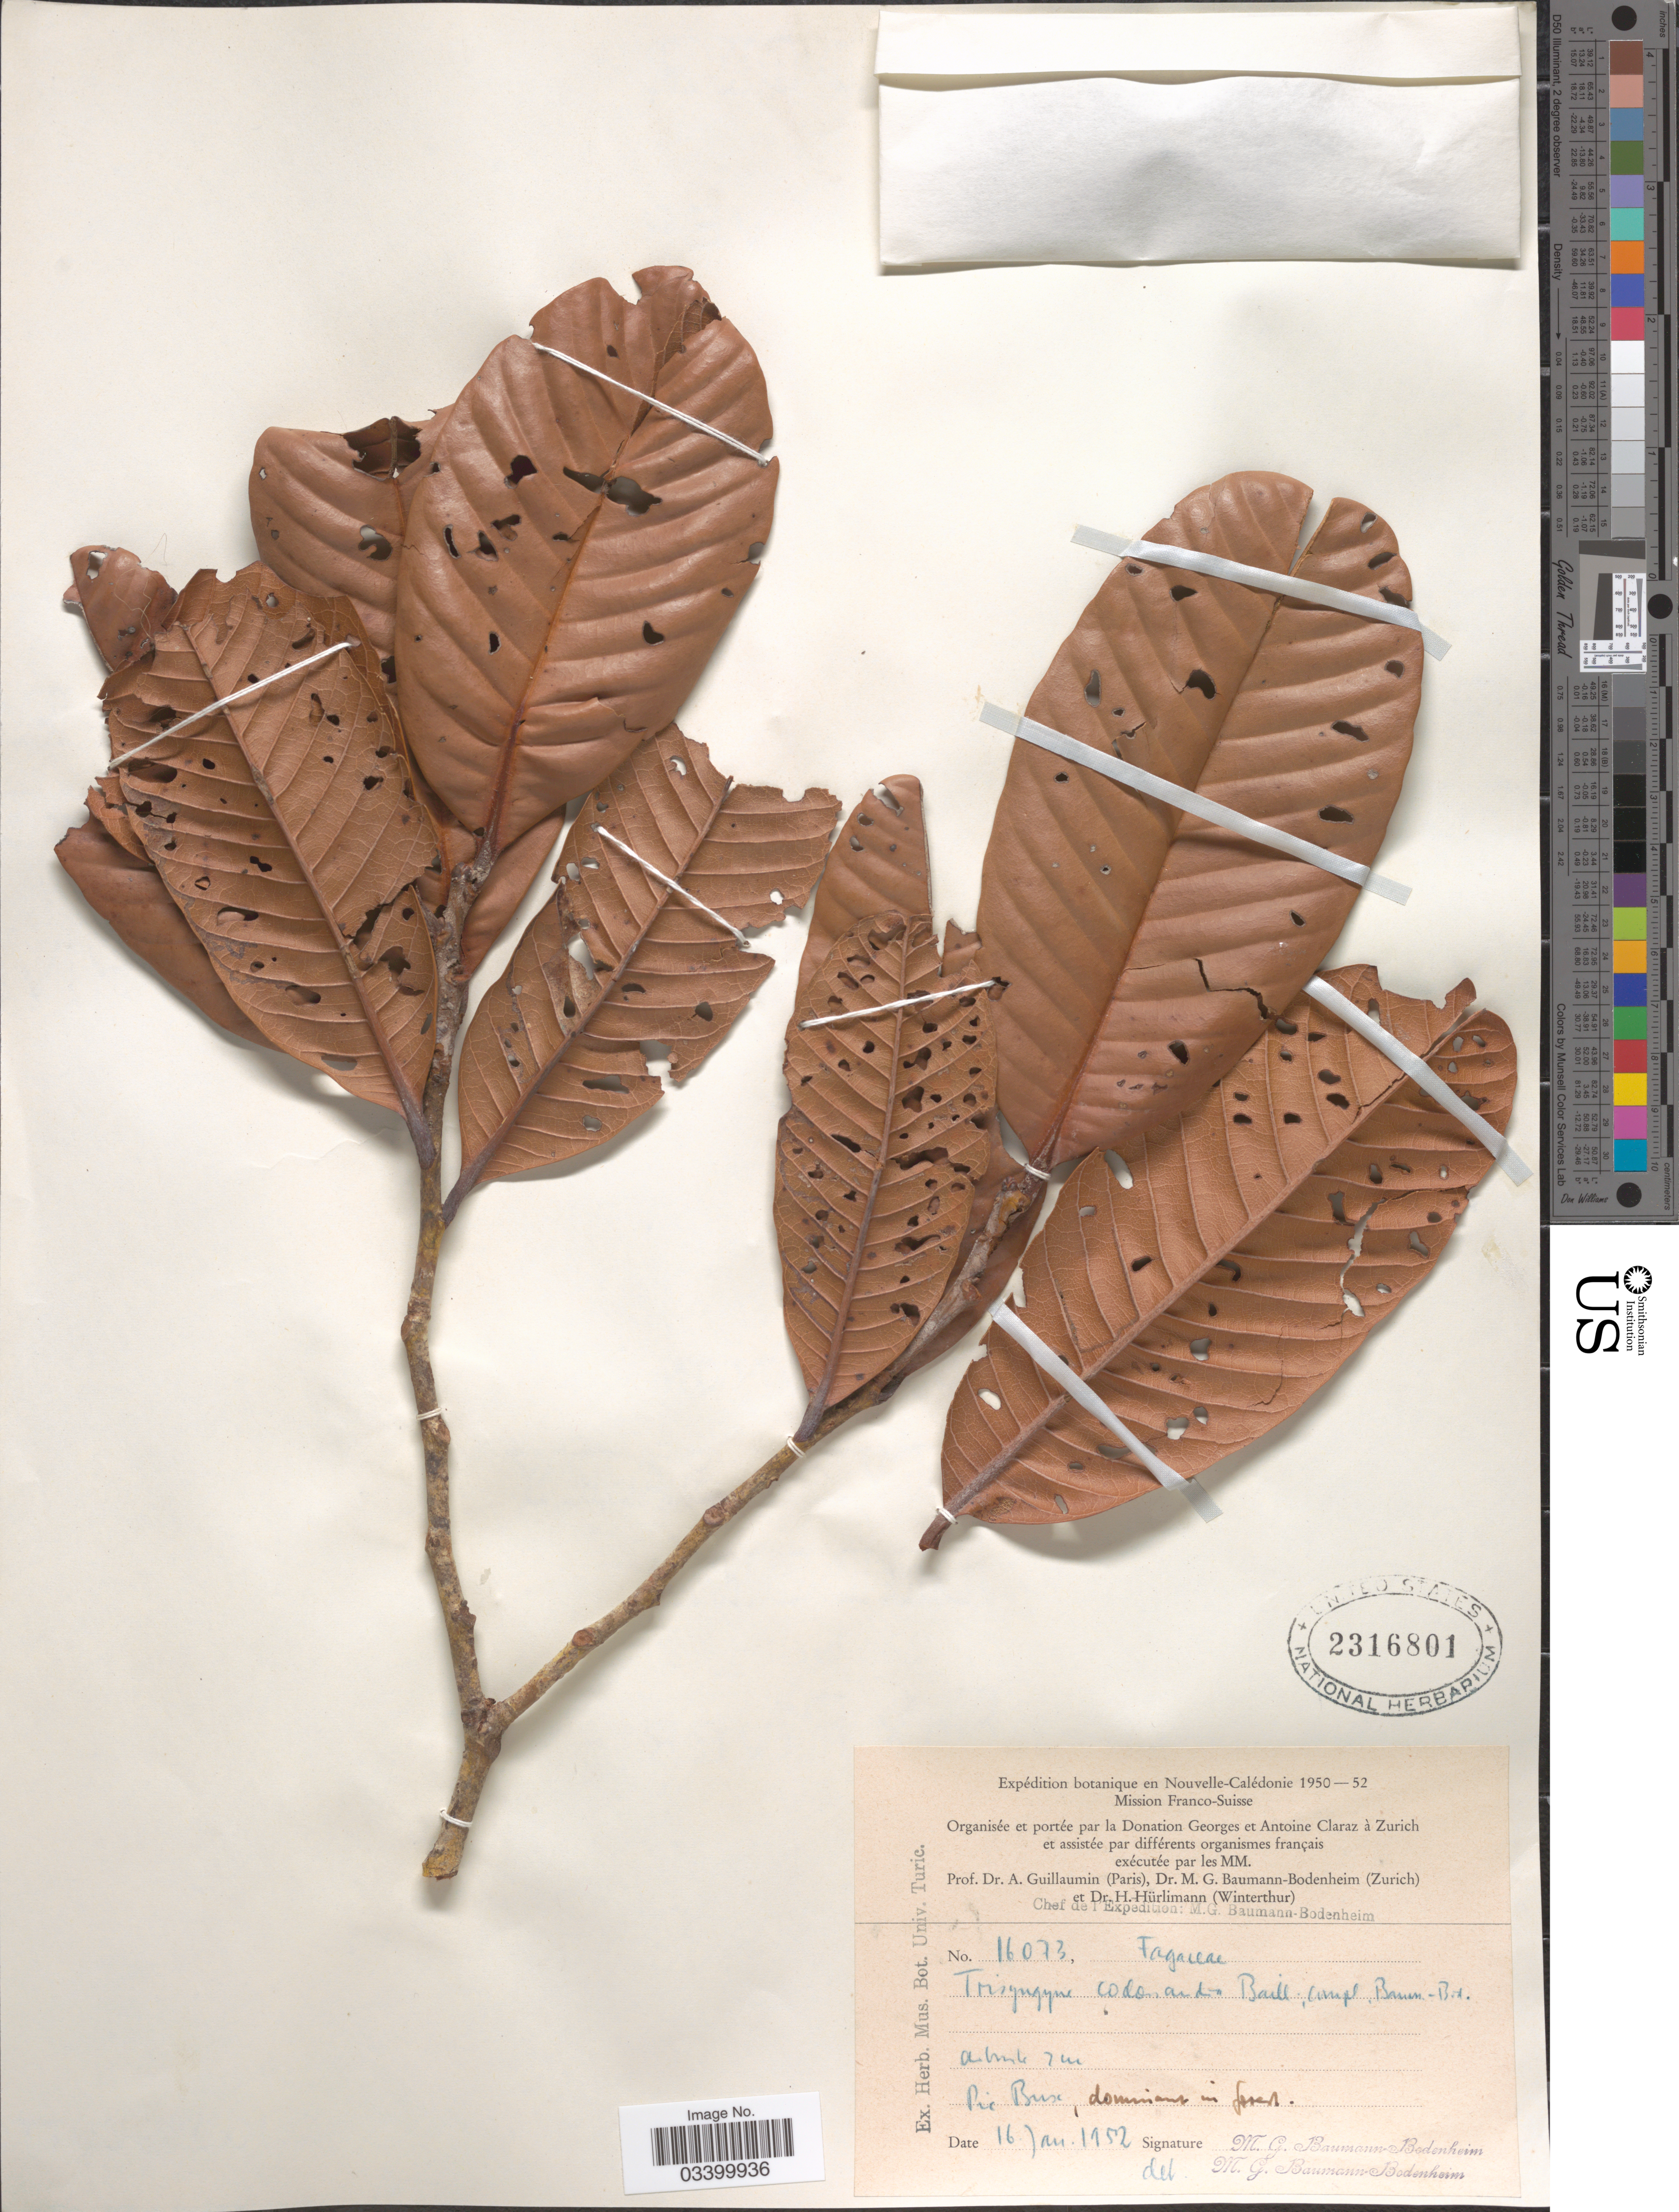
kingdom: Plantae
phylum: Tracheophyta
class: Magnoliopsida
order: Fagales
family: Nothofagaceae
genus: Nothofagus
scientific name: Nothofagus codonandra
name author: (Baill.) Steenis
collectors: M. G. Baumann-Bodenheim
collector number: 16073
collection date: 1952-01-16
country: New Caledonia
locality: Nouvelle-Calédonie. Pic Buse.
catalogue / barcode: US 2316801